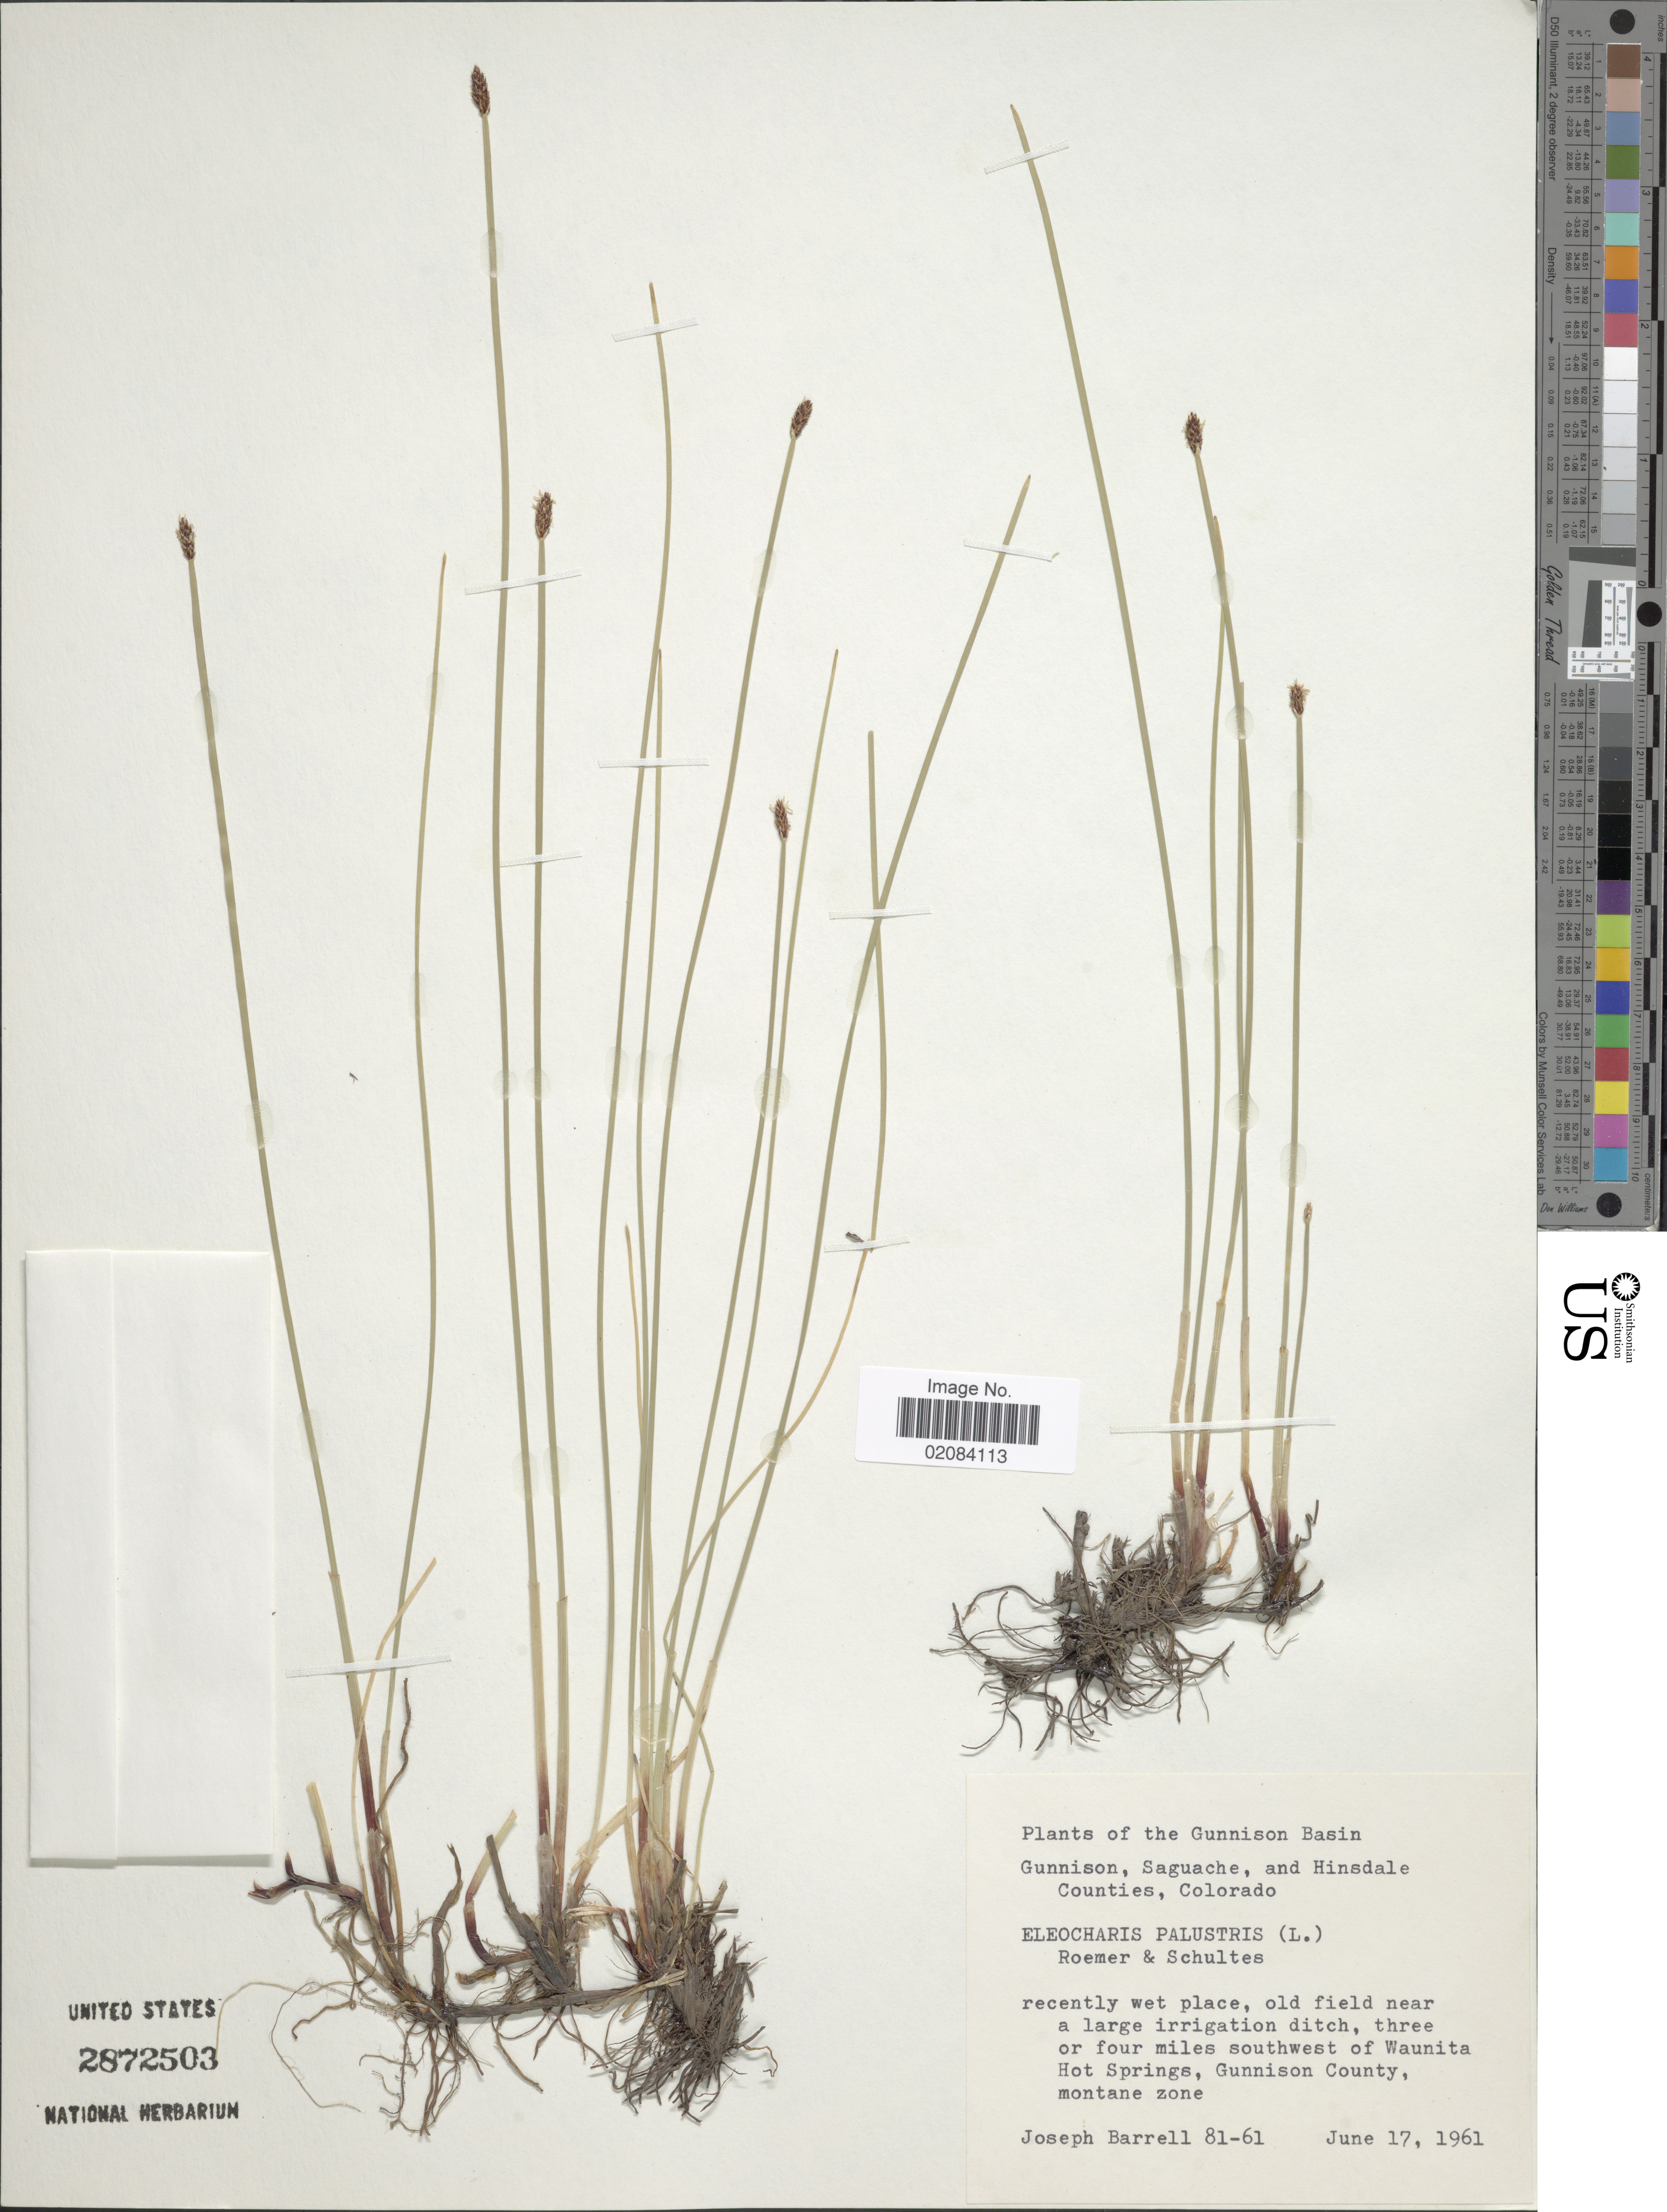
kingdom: Plantae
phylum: Tracheophyta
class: Liliopsida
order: Poales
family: Cyperaceae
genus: Eleocharis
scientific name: Eleocharis palustris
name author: (L.) Roem. & Schult.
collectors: J. Barrell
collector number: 81-61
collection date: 1961-06-17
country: United States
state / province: Colorado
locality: Gunnison Basin, Gunnison, Saguache, and Hinsdale Counties, Colorado. Three or four miles southwest of Waunita Hot Springs, Gunnison county, Montane zone.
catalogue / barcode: US 2872503